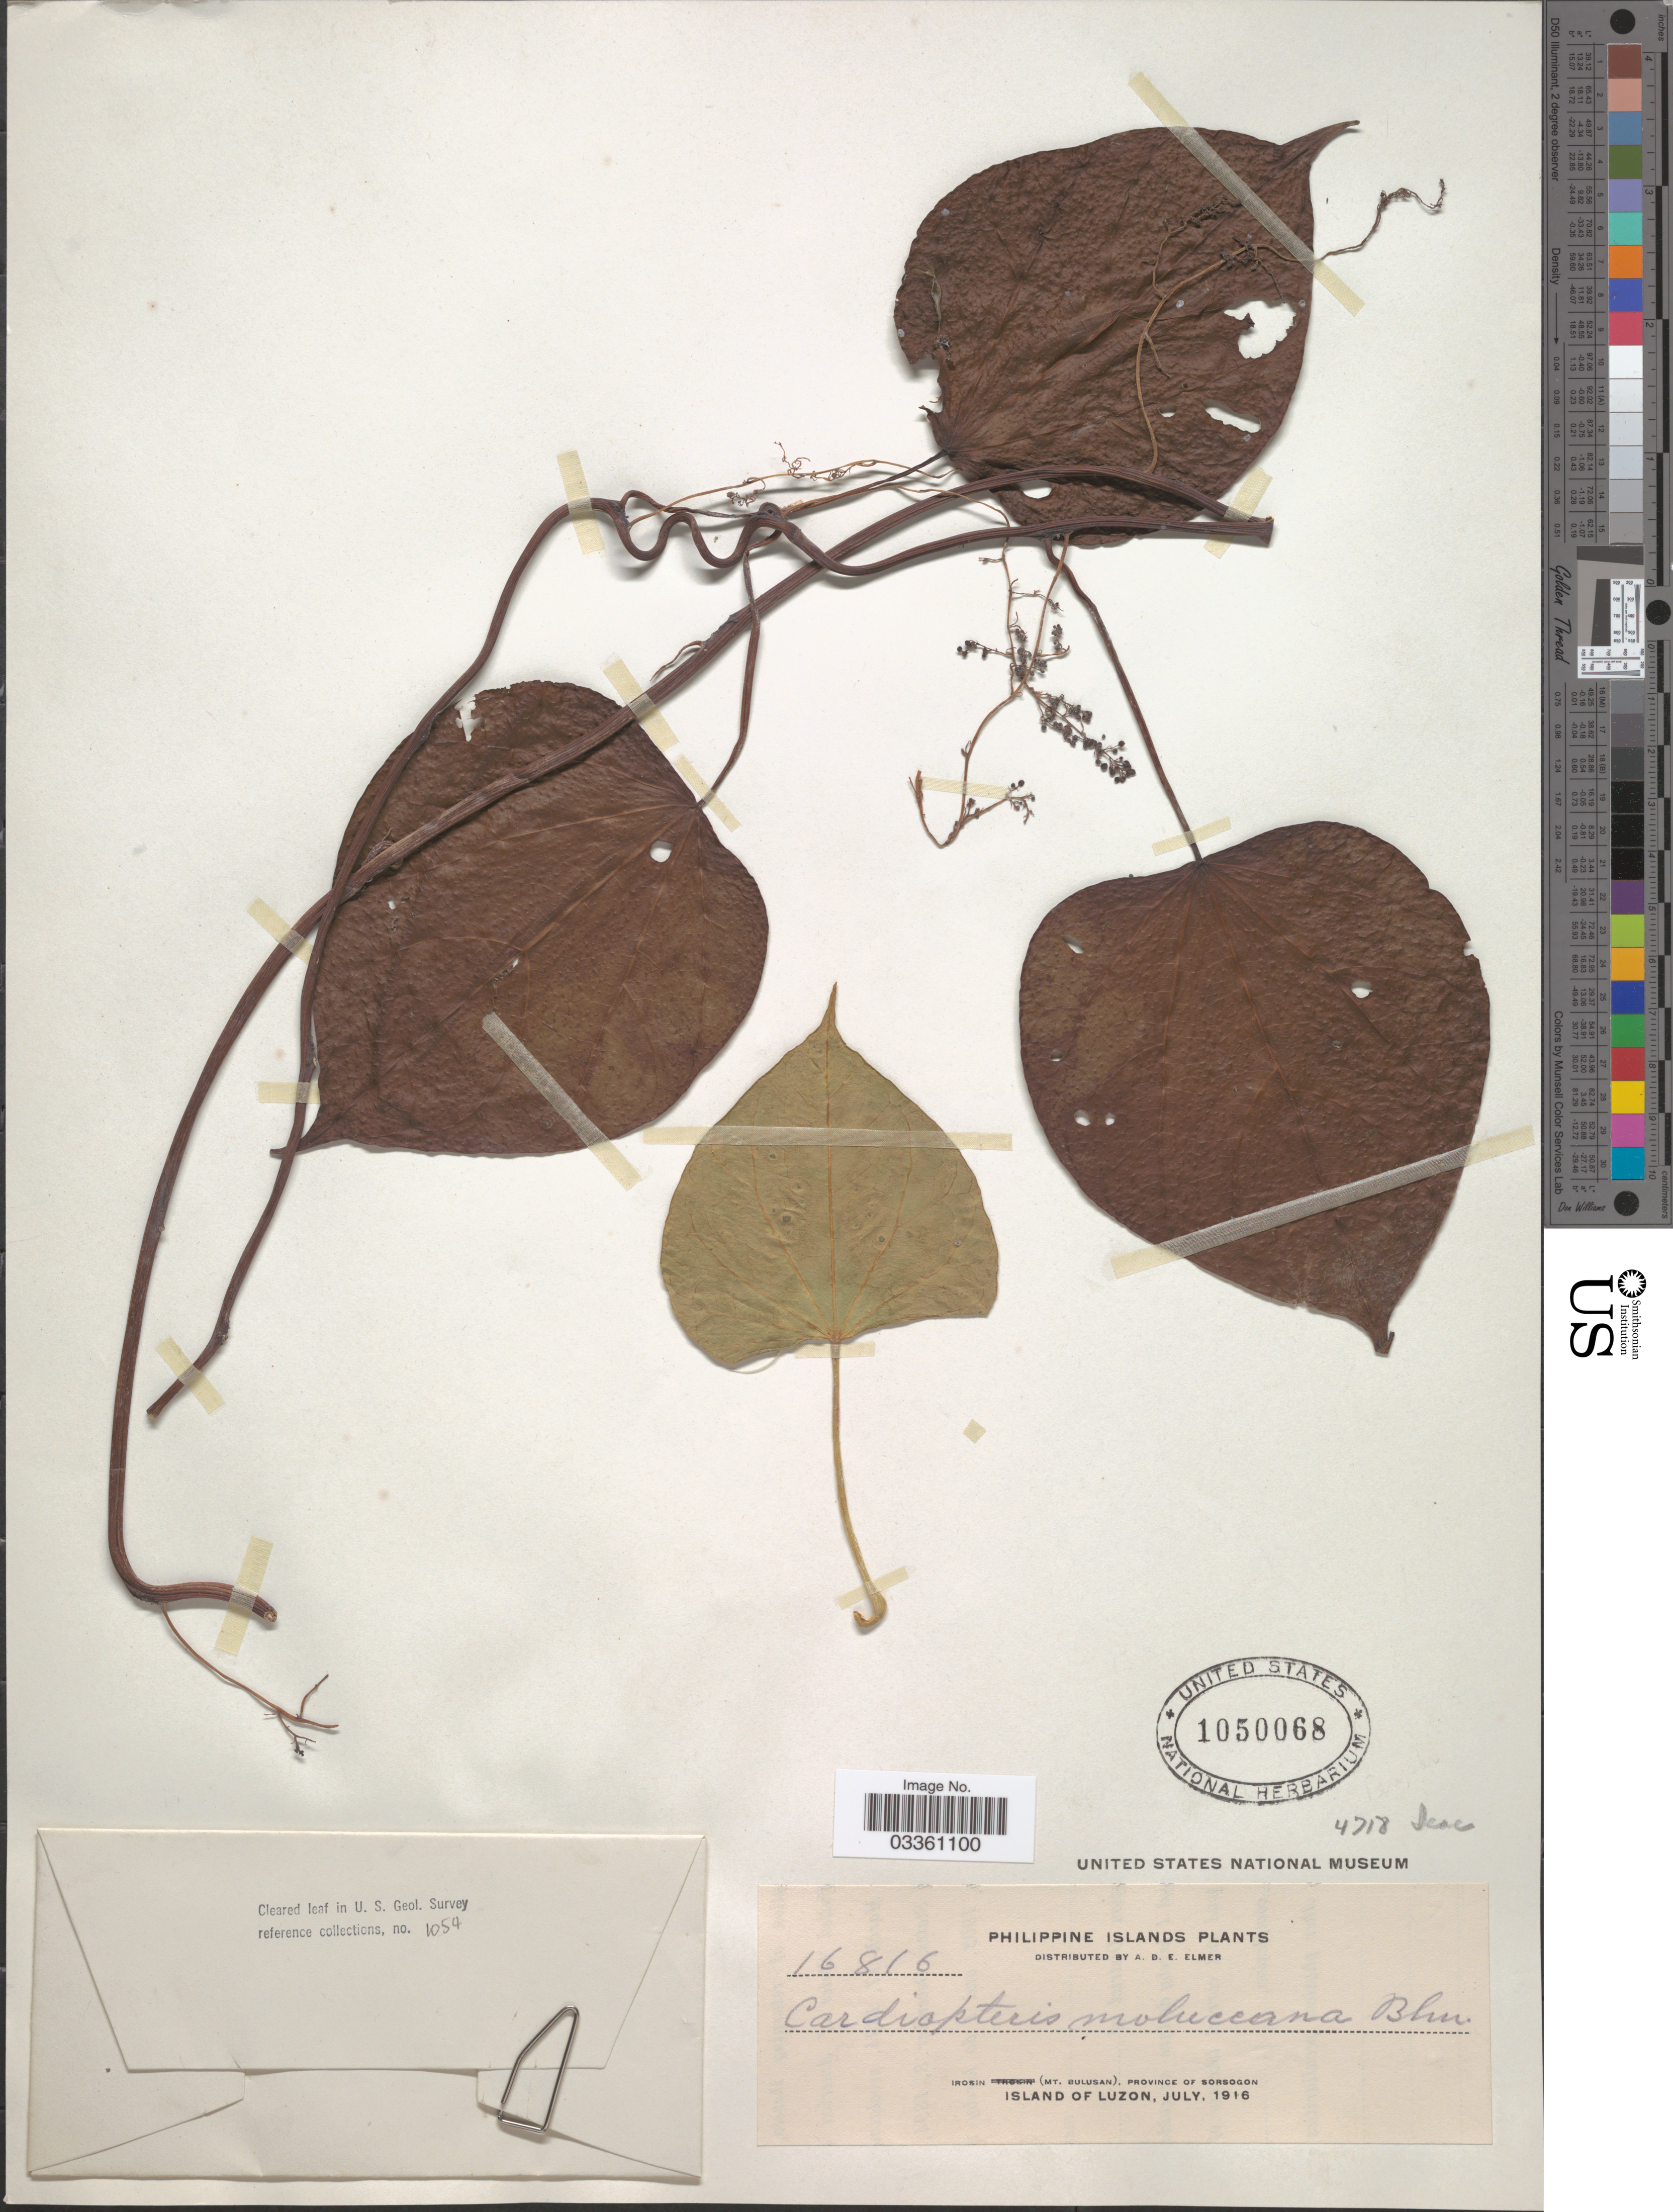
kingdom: Plantae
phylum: Tracheophyta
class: Magnoliopsida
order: Cardiopteridales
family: Cardiopteridaceae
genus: Cardiopteris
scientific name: Cardiopteris moluccana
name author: Blume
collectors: A. D. E. Elmer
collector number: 16816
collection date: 1916-07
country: Philippines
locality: Philippine Islands. Irosin (Mt. Bulusan), Province of Sorsogon. Island of Luzon.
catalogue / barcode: US 1050068